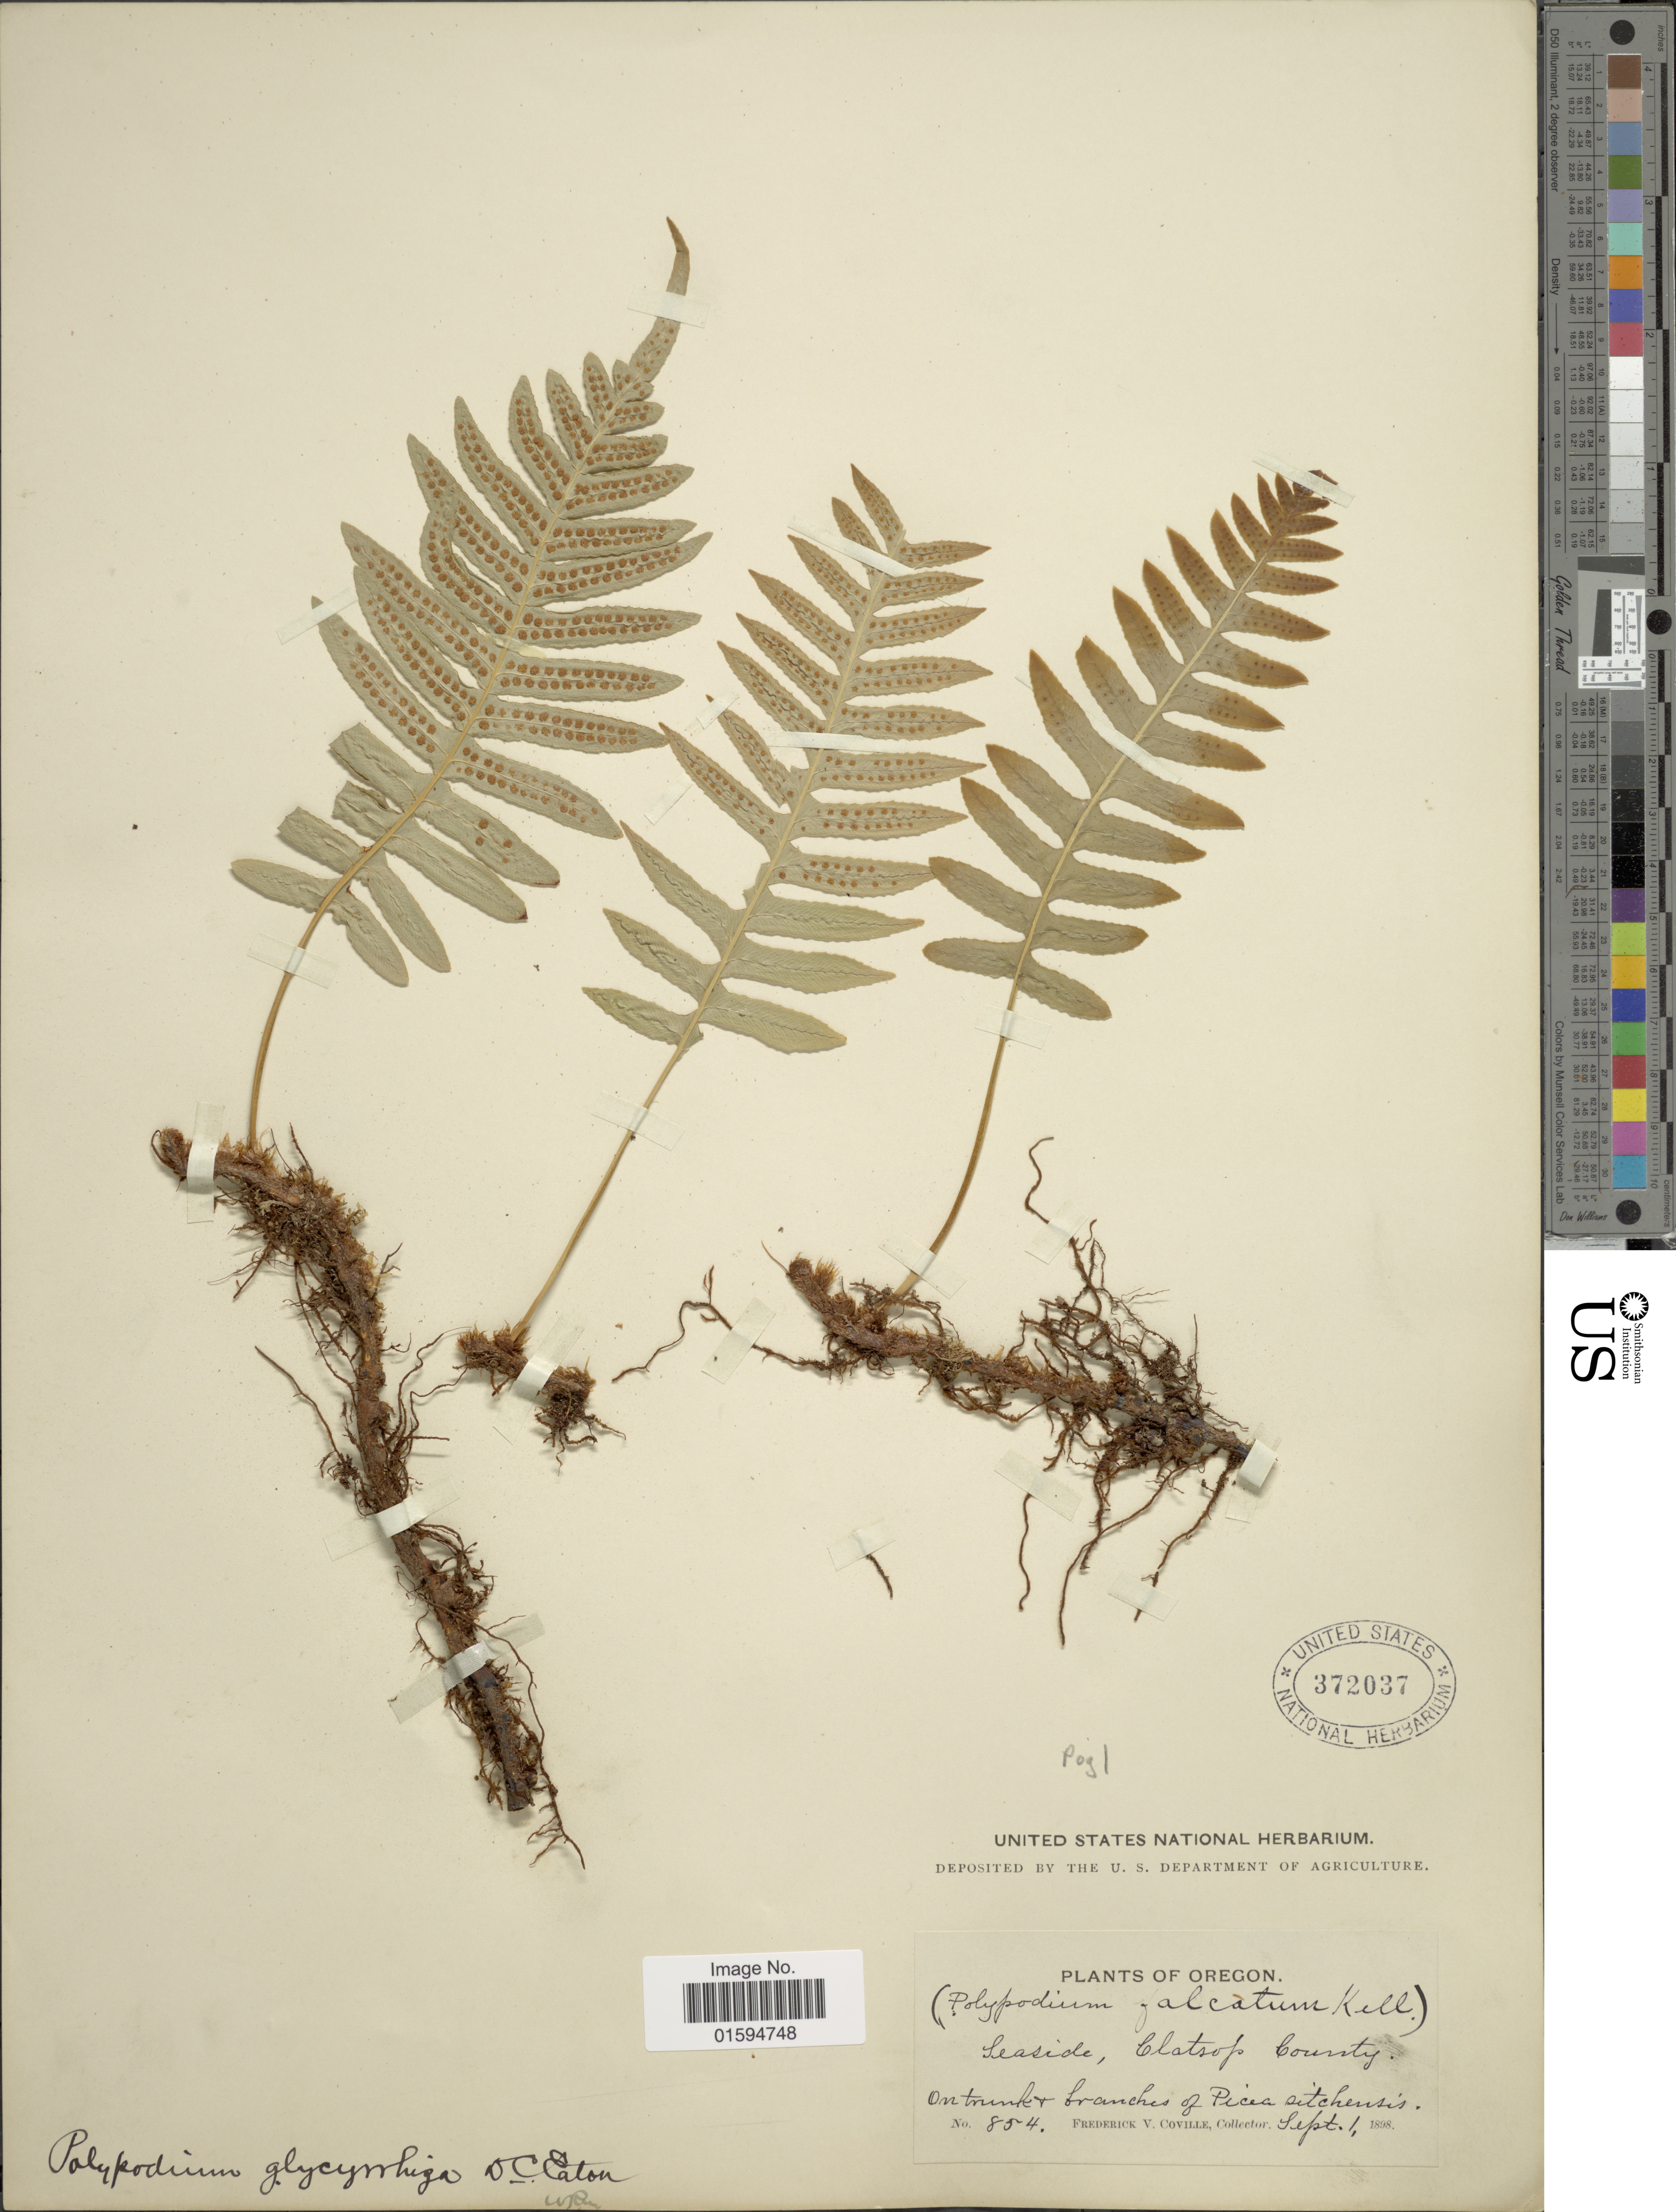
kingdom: Plantae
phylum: Tracheophyta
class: Polypodiopsida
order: Polypodiales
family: Polypodiaceae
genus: Polypodium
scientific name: Polypodium glycyrrhiza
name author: D.C. Eaton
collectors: F. V. Coville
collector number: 854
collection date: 1898-09-01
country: United States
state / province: Oregon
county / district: Clatsop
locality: Seaside, Clatsop County.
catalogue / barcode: US 372037